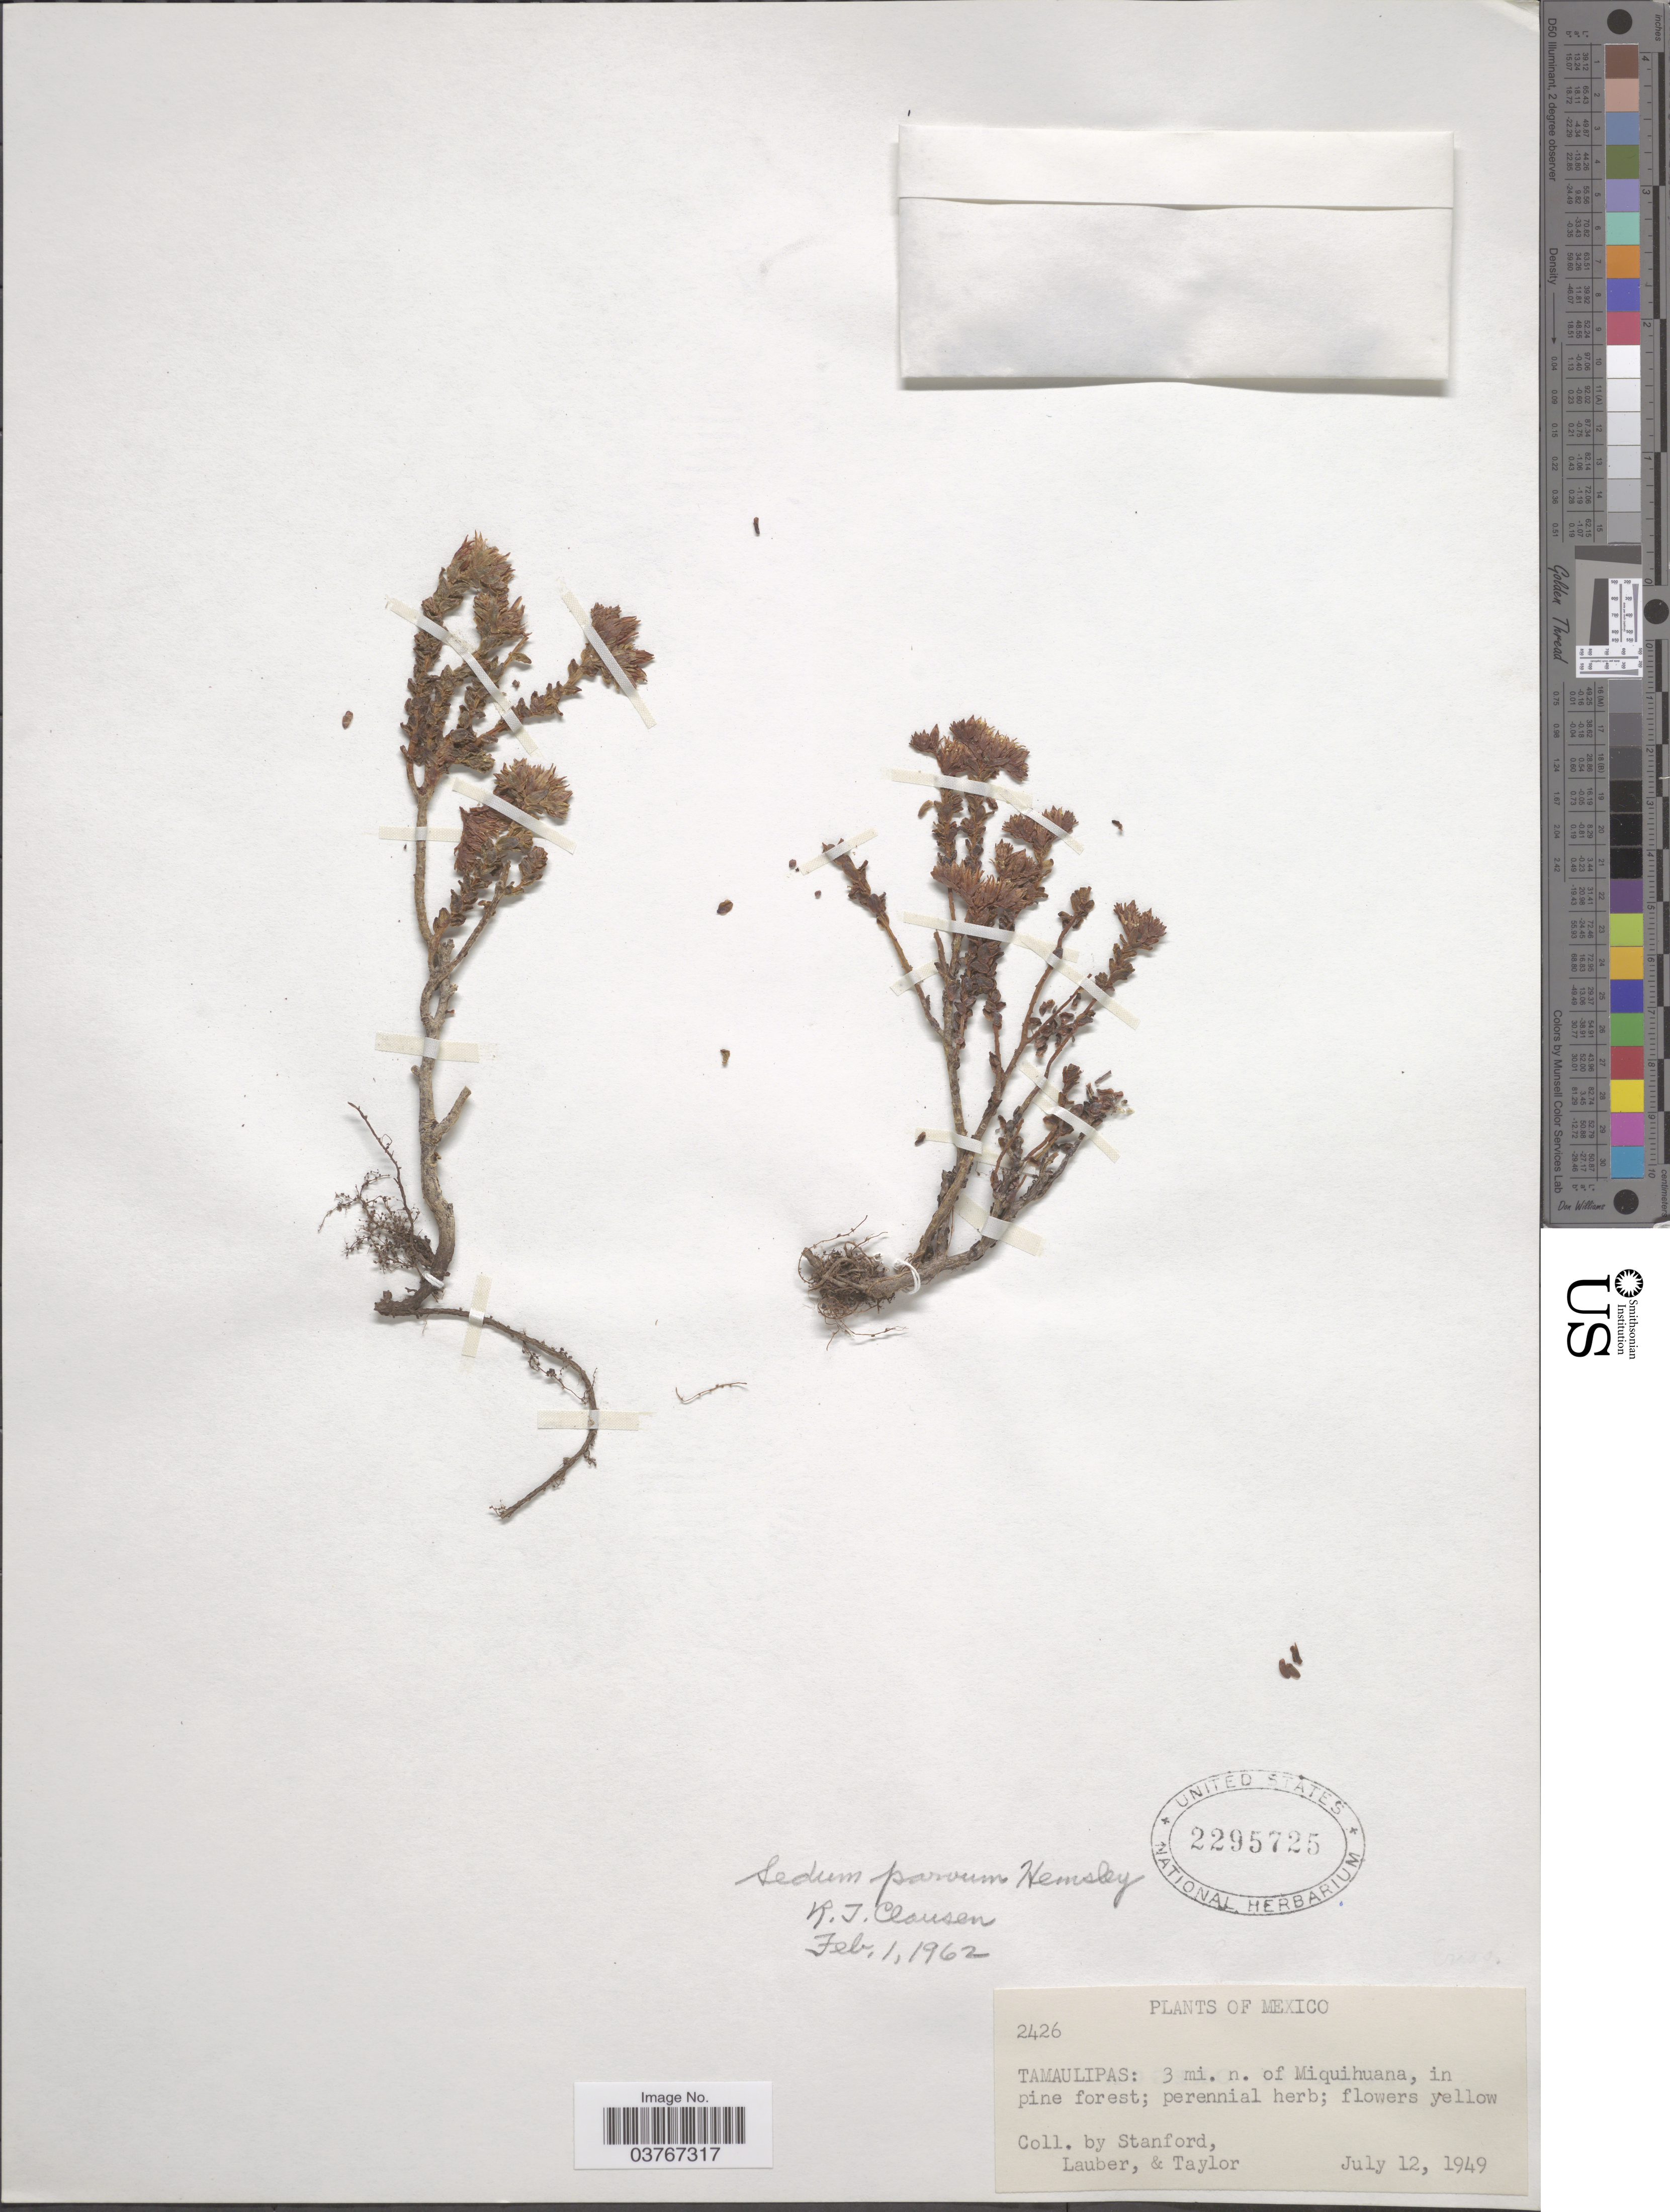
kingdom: Plantae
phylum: Tracheophyta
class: Magnoliopsida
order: Saxifragales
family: Crassulaceae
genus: Sedum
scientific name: Sedum parvum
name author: Hemsl.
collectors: -. Stanford, Lauber, -- & -- Taylor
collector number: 2426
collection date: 1949-07-12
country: Mexico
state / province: Tamaulipas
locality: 3 mi. n. of Miquihuana.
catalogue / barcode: US 2295725